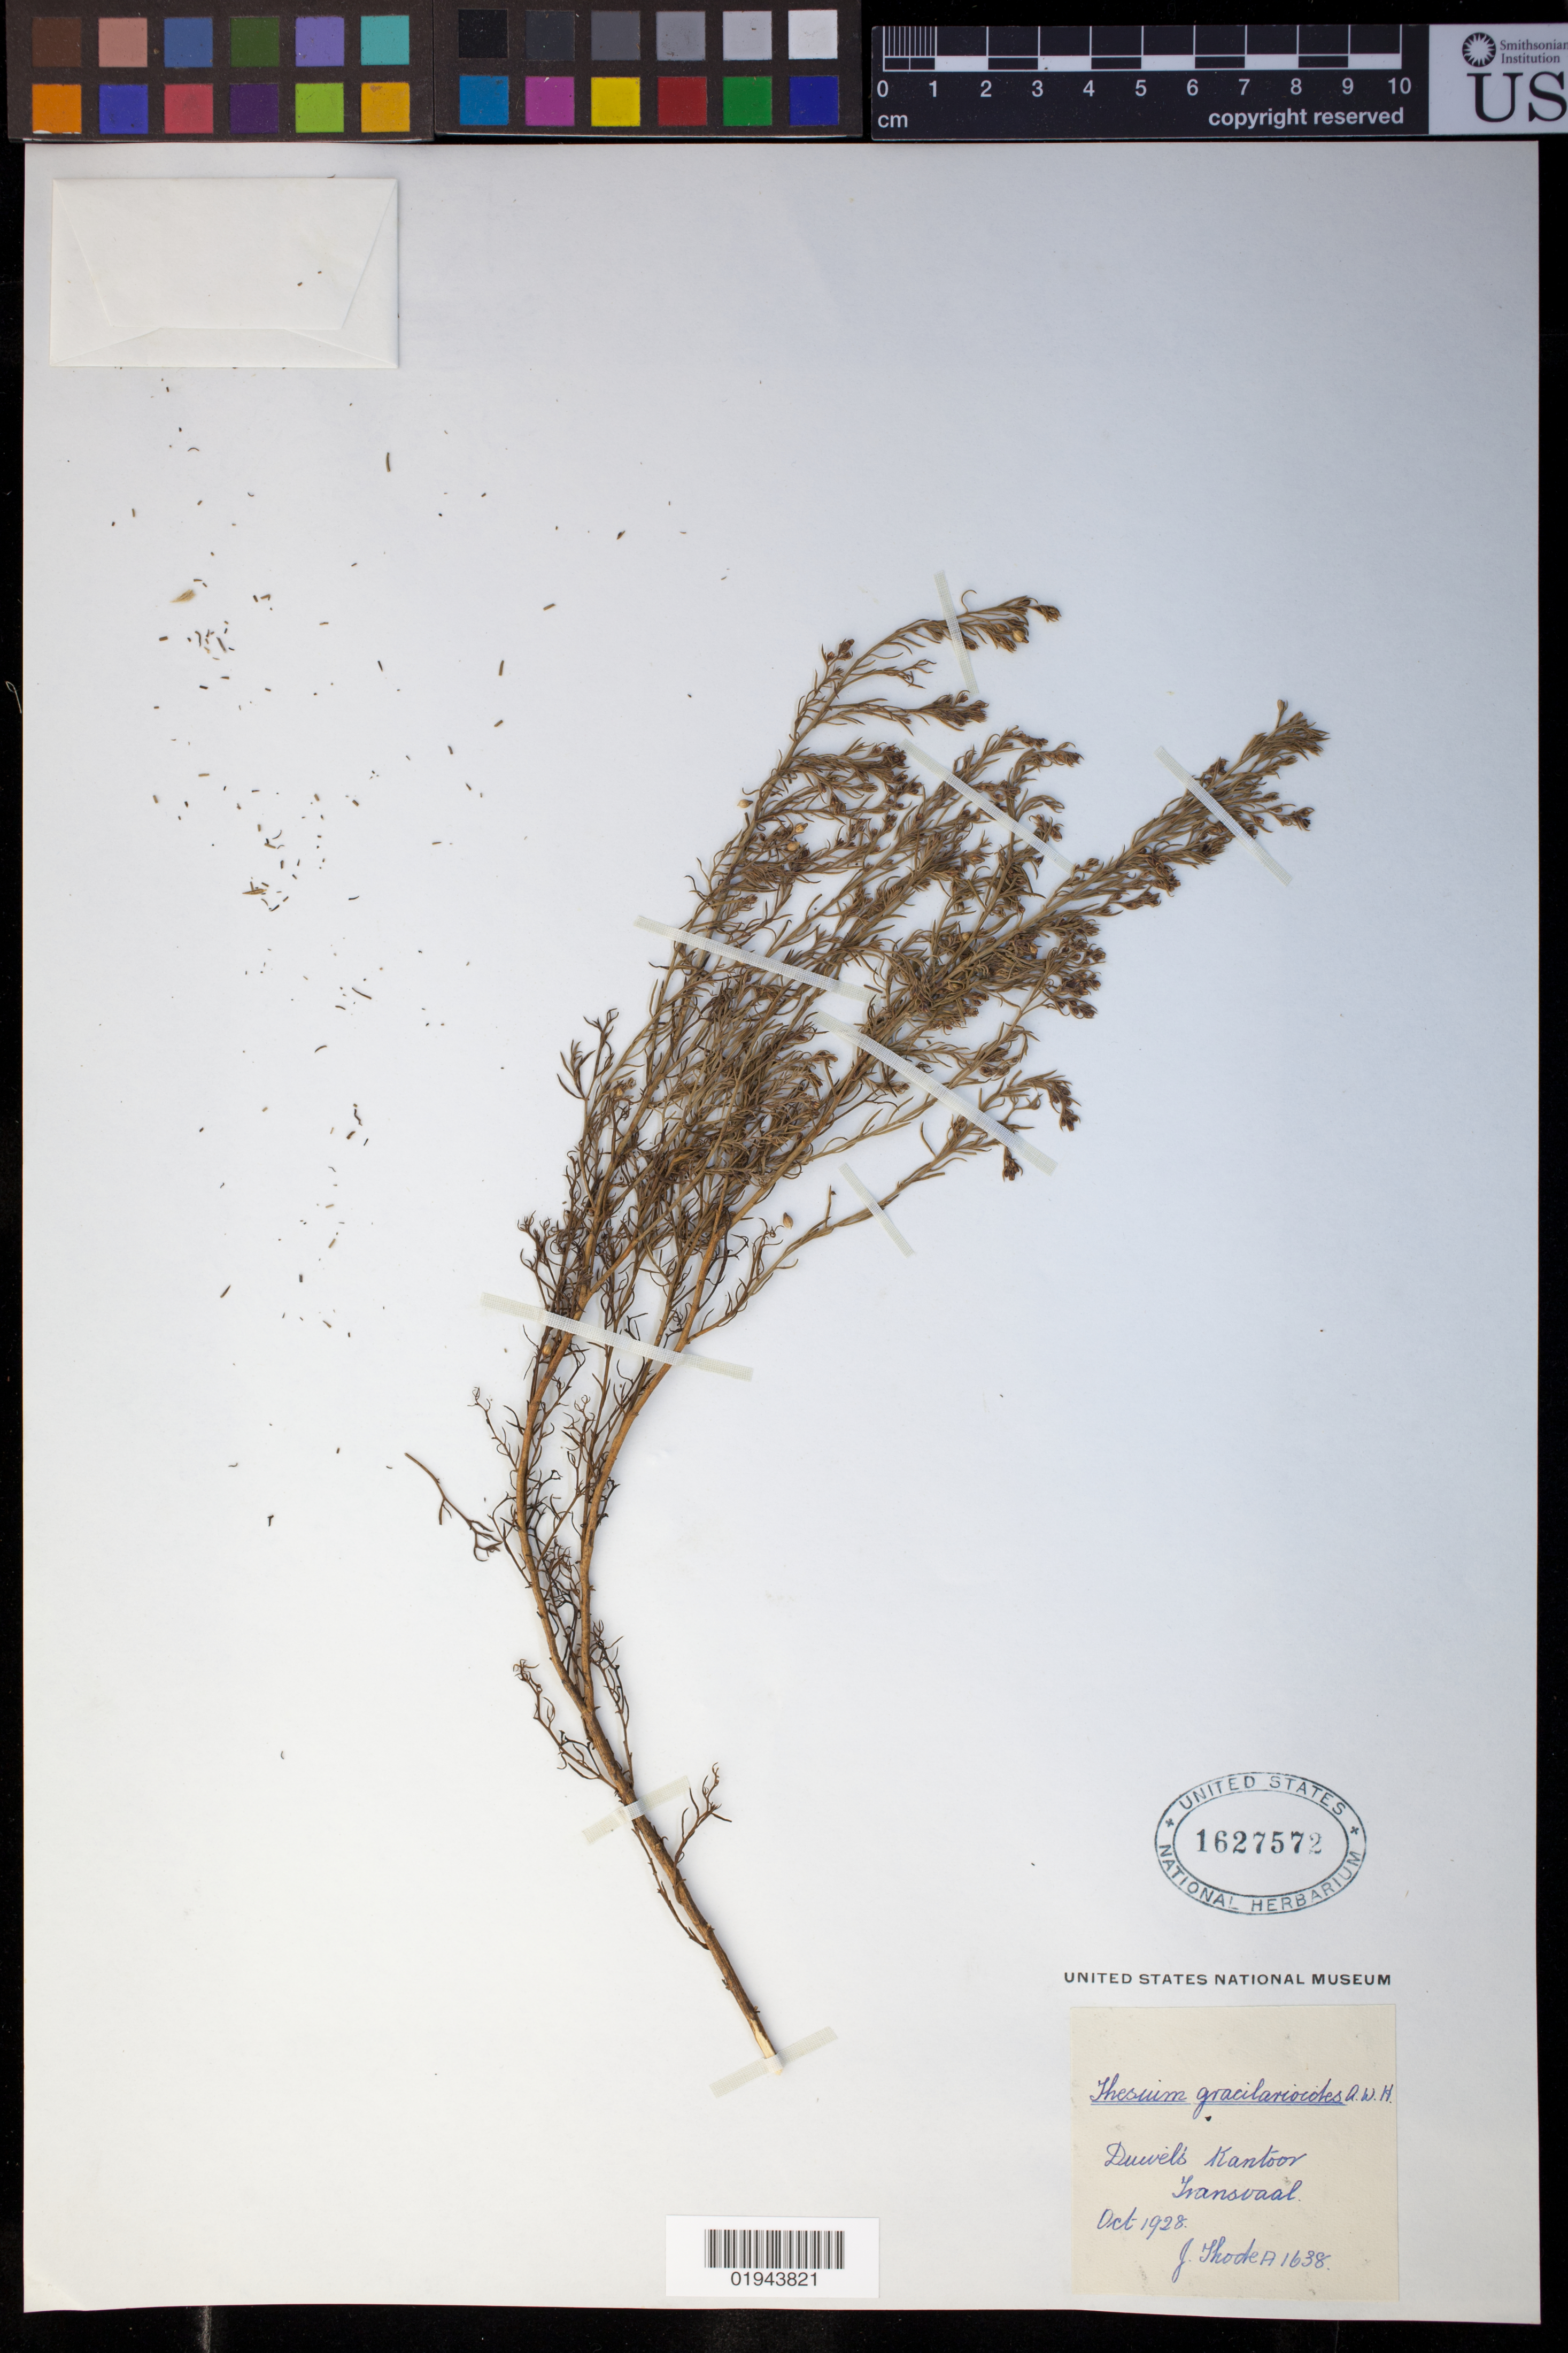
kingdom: Plantae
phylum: Tracheophyta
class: Magnoliopsida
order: Santalales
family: Thesiaceae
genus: Thesium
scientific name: Thesium gracilarioides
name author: A.W. Hill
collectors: J. Thode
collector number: A1638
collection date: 1928-10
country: South Africa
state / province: Mpumalanga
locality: Duivel's Kantoor, Transvaal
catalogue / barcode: US 1627572